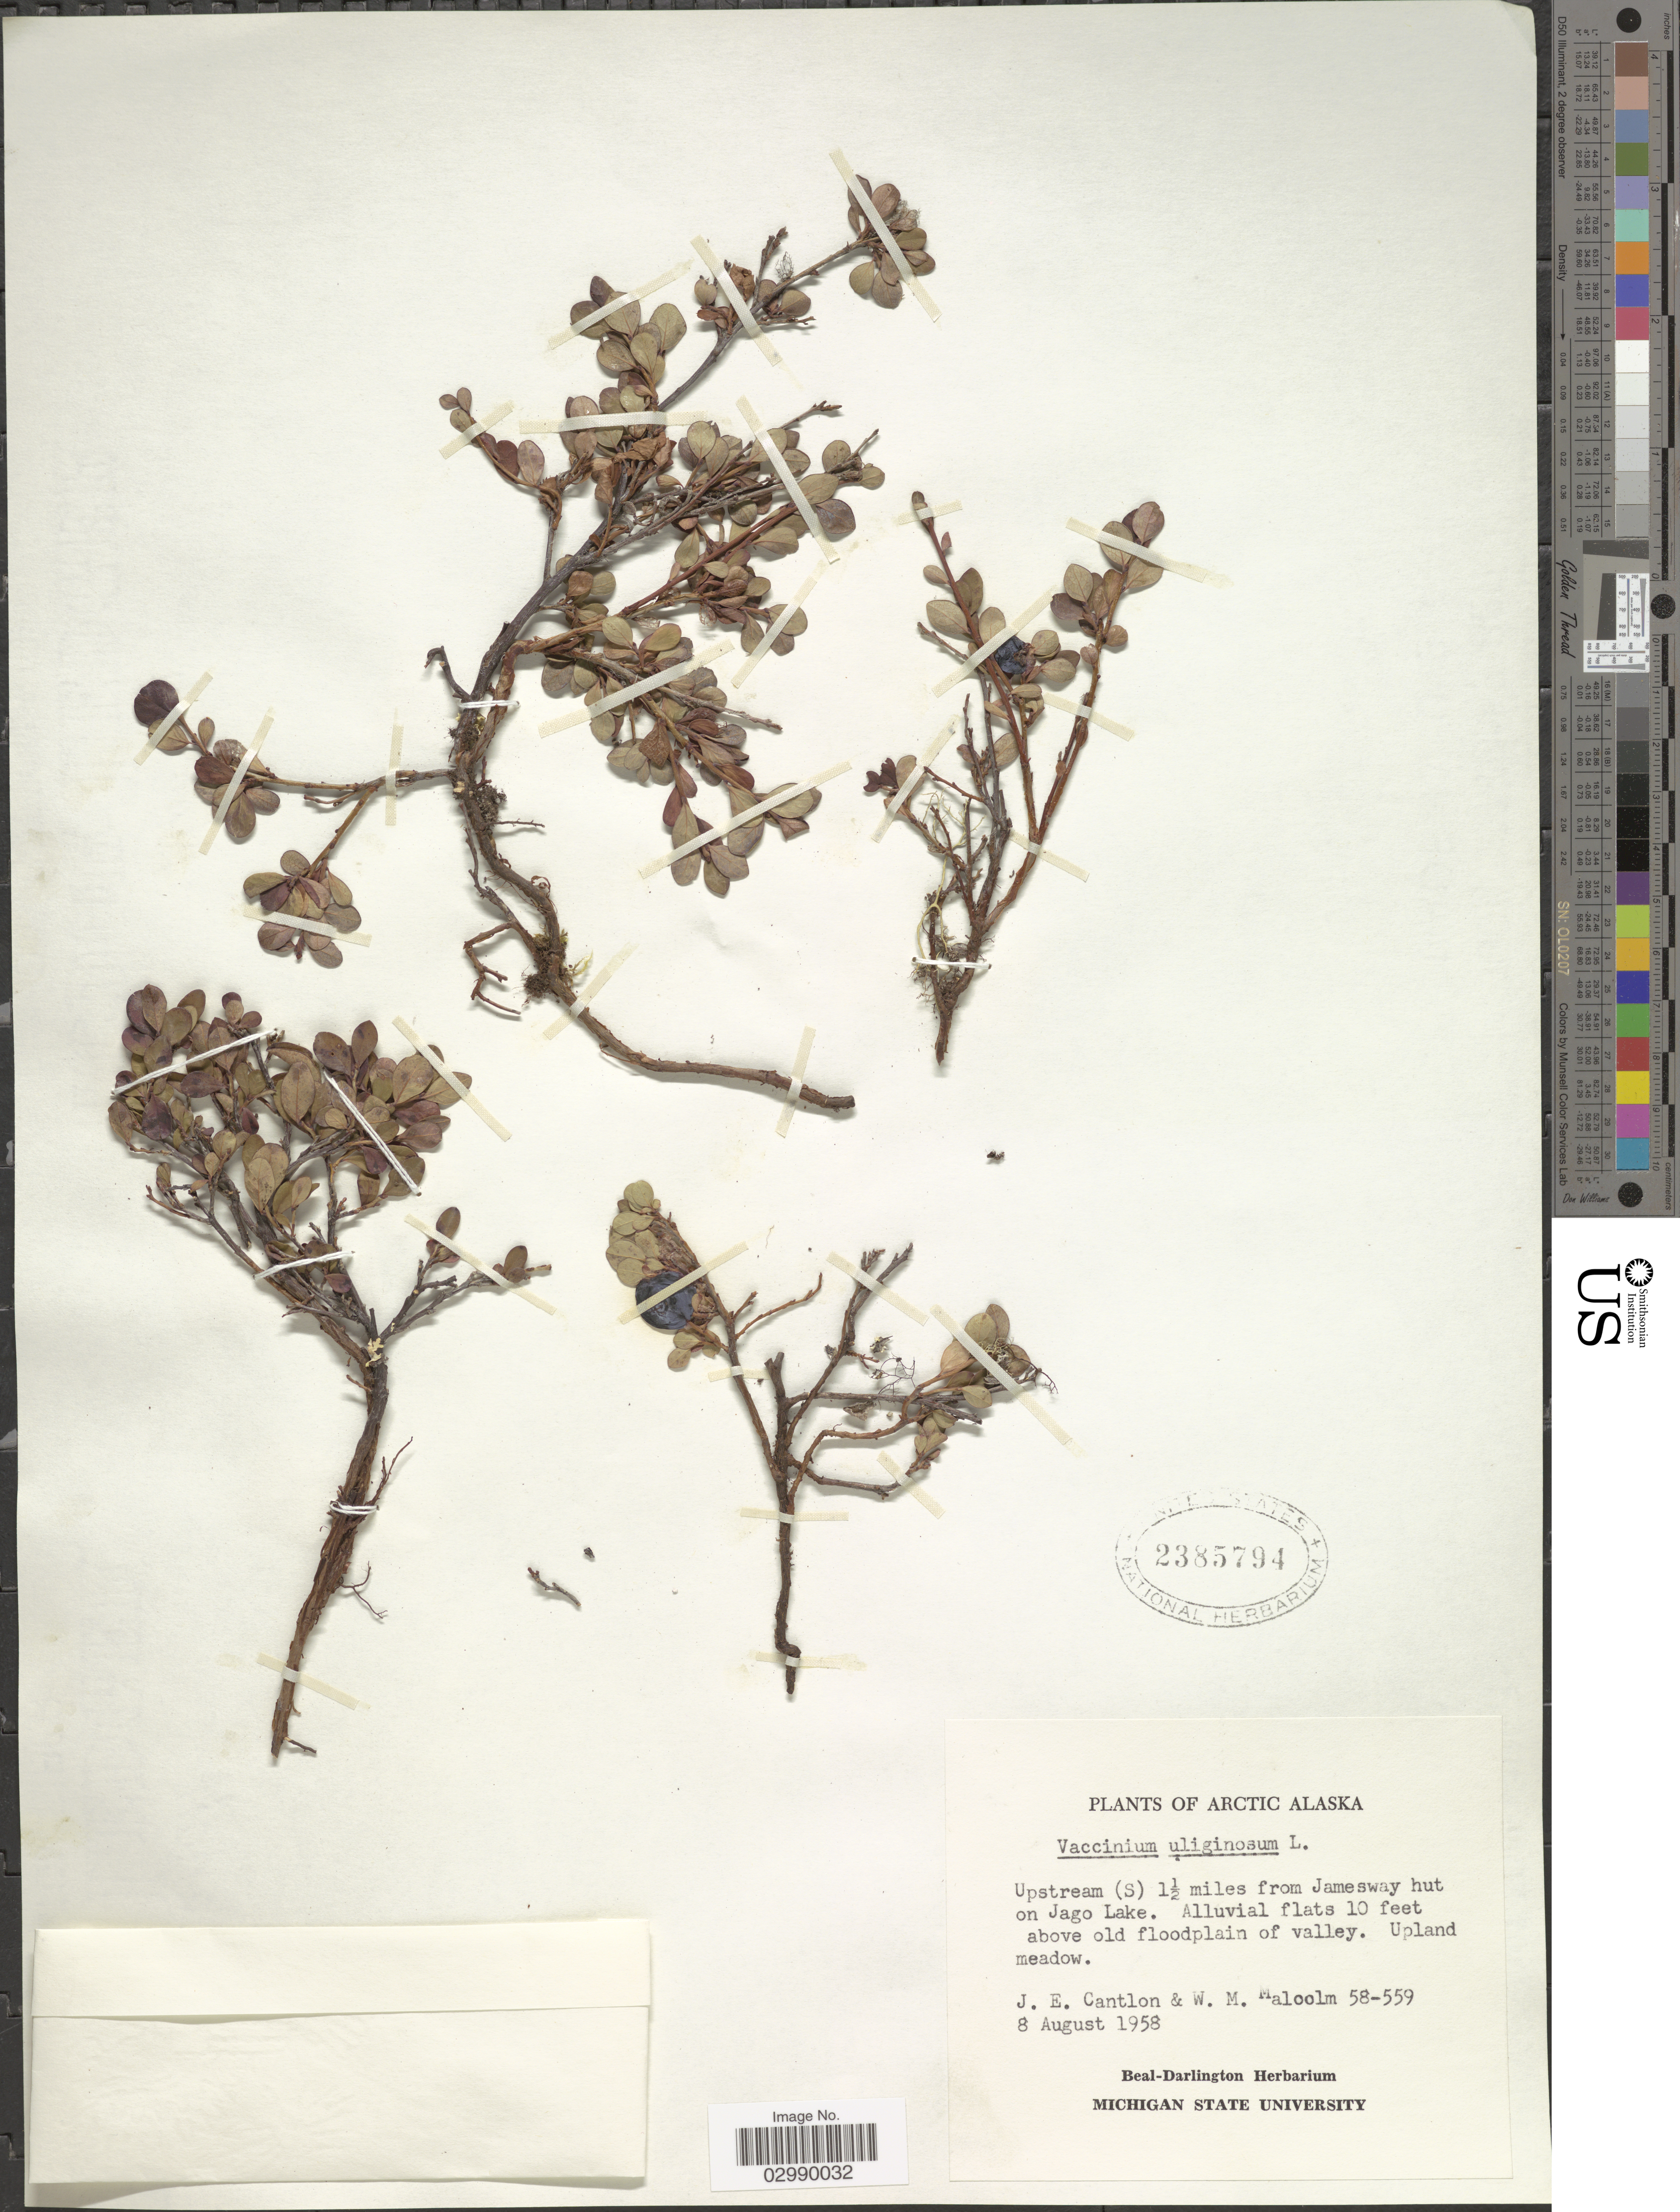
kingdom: Plantae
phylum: Tracheophyta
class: Magnoliopsida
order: Ericales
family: Ericaceae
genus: Vaccinium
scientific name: Vaccinium uliginosum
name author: L.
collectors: J. Cantlon & W. Malcolm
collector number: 58-559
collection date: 1958-08-08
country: United States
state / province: Alaska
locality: Arctic Alaska, Upstream (S) 1 1/2 miles from Jamesway hut on Jago Lake.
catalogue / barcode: US 2385794